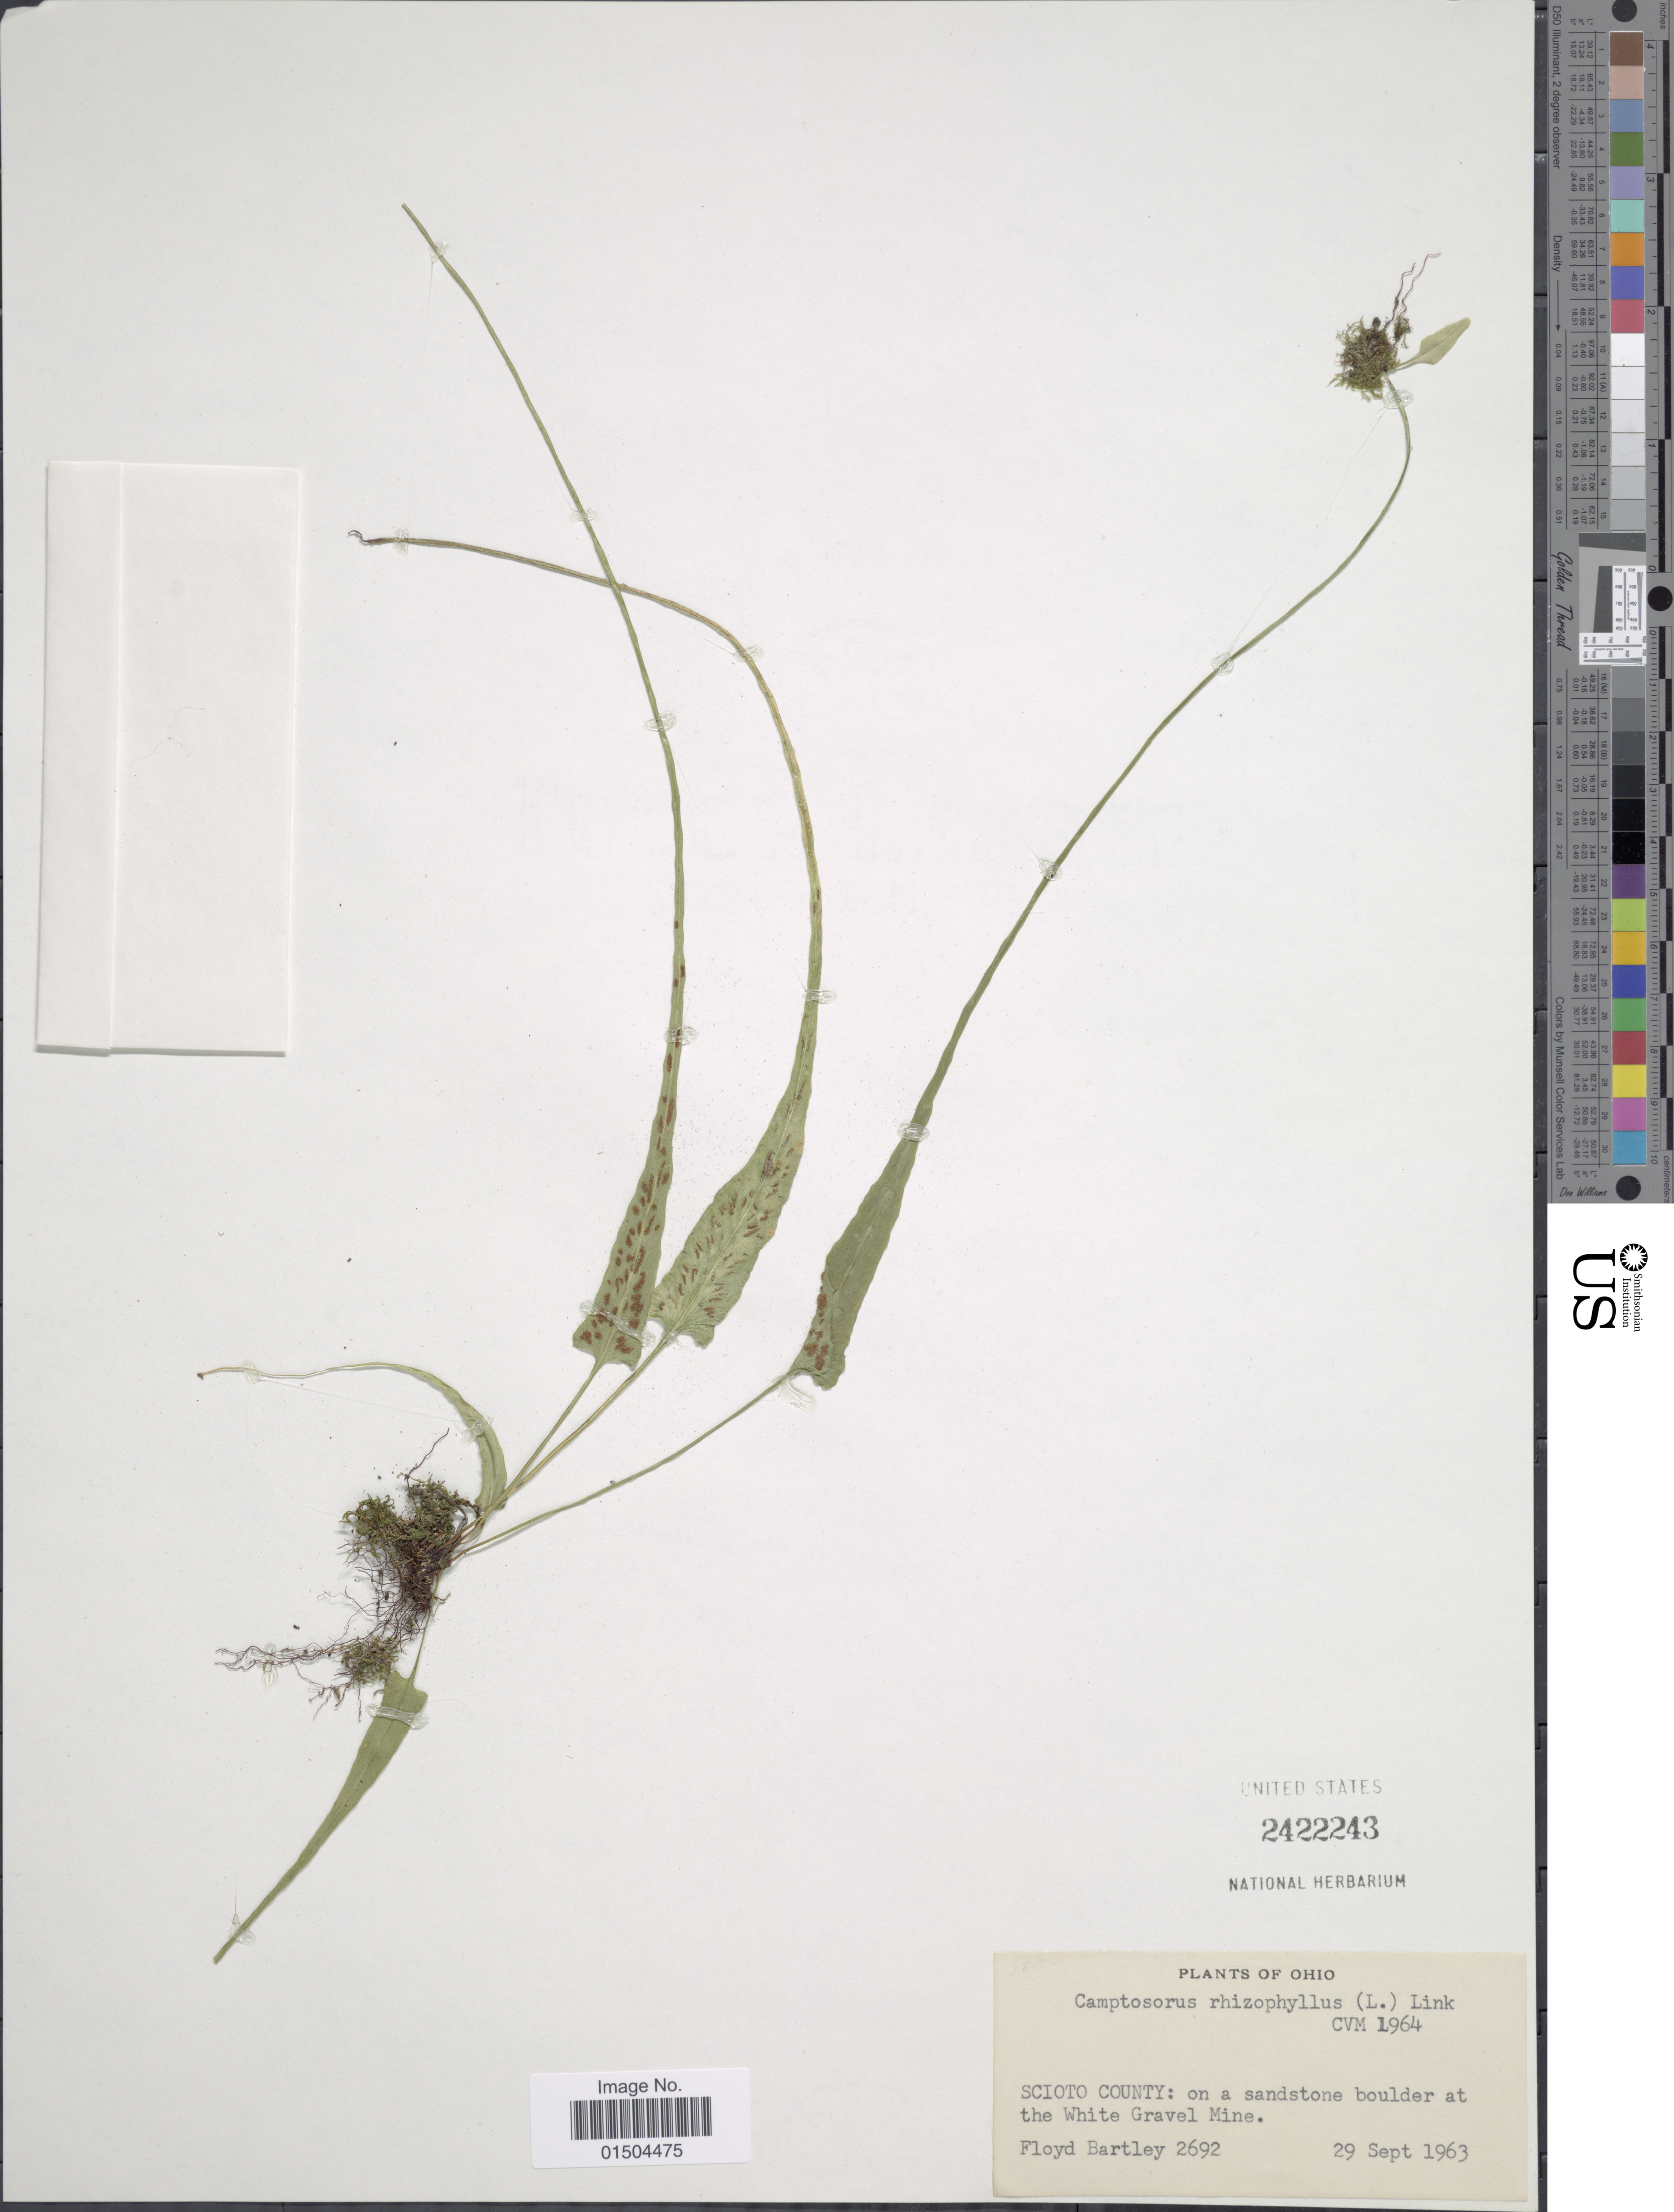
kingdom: Plantae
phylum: Tracheophyta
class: Polypodiopsida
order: Polypodiales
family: Aspleniaceae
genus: Asplenium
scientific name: Asplenium rhizophyllum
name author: L.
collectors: F. Bartley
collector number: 2692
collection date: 1963-09-29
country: United States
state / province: Ohio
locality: Scioto County: on a sandstone boulder at the White Gravel Mine.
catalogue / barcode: US 2422243